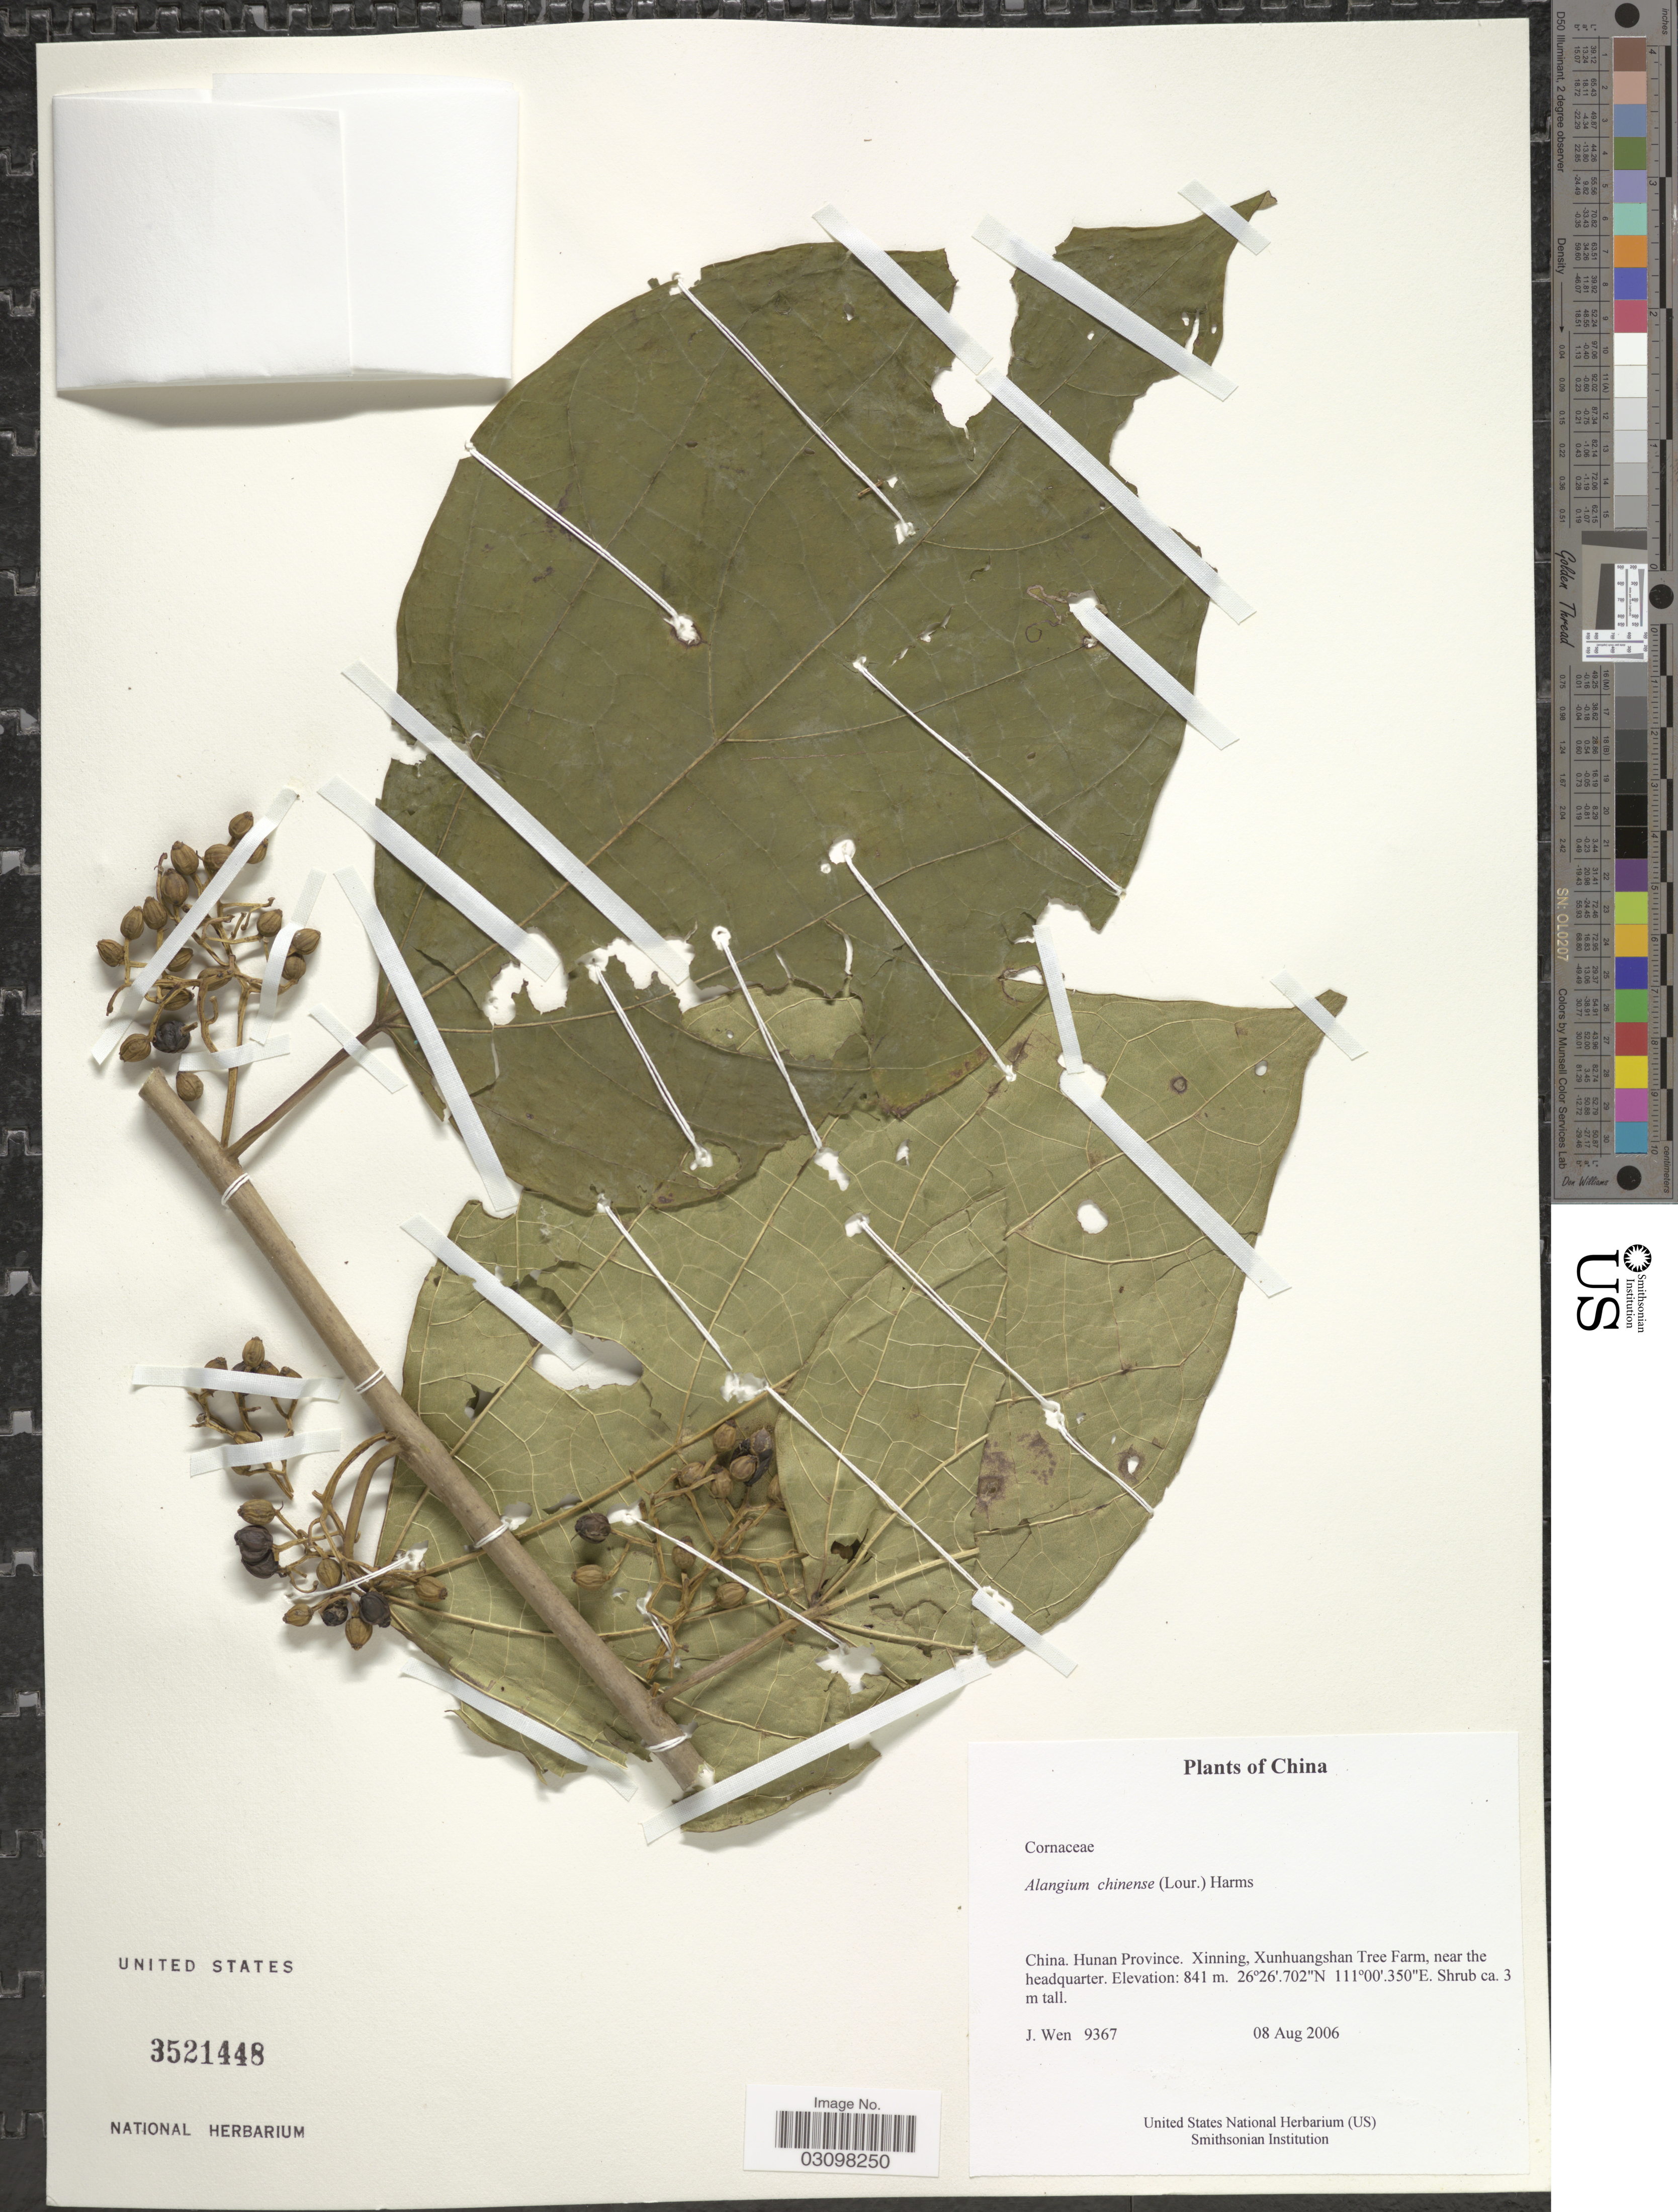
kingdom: Plantae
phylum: Tracheophyta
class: Magnoliopsida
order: Cornales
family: Cornaceae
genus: Alangium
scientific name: Alangium chinense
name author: (Harms) Rehder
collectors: J. Wen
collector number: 9367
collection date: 2006-08-08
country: China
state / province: Hunan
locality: Xinning, Xunhuangshan Tree Farm, near the headquarter.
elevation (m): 841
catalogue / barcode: US 3521448